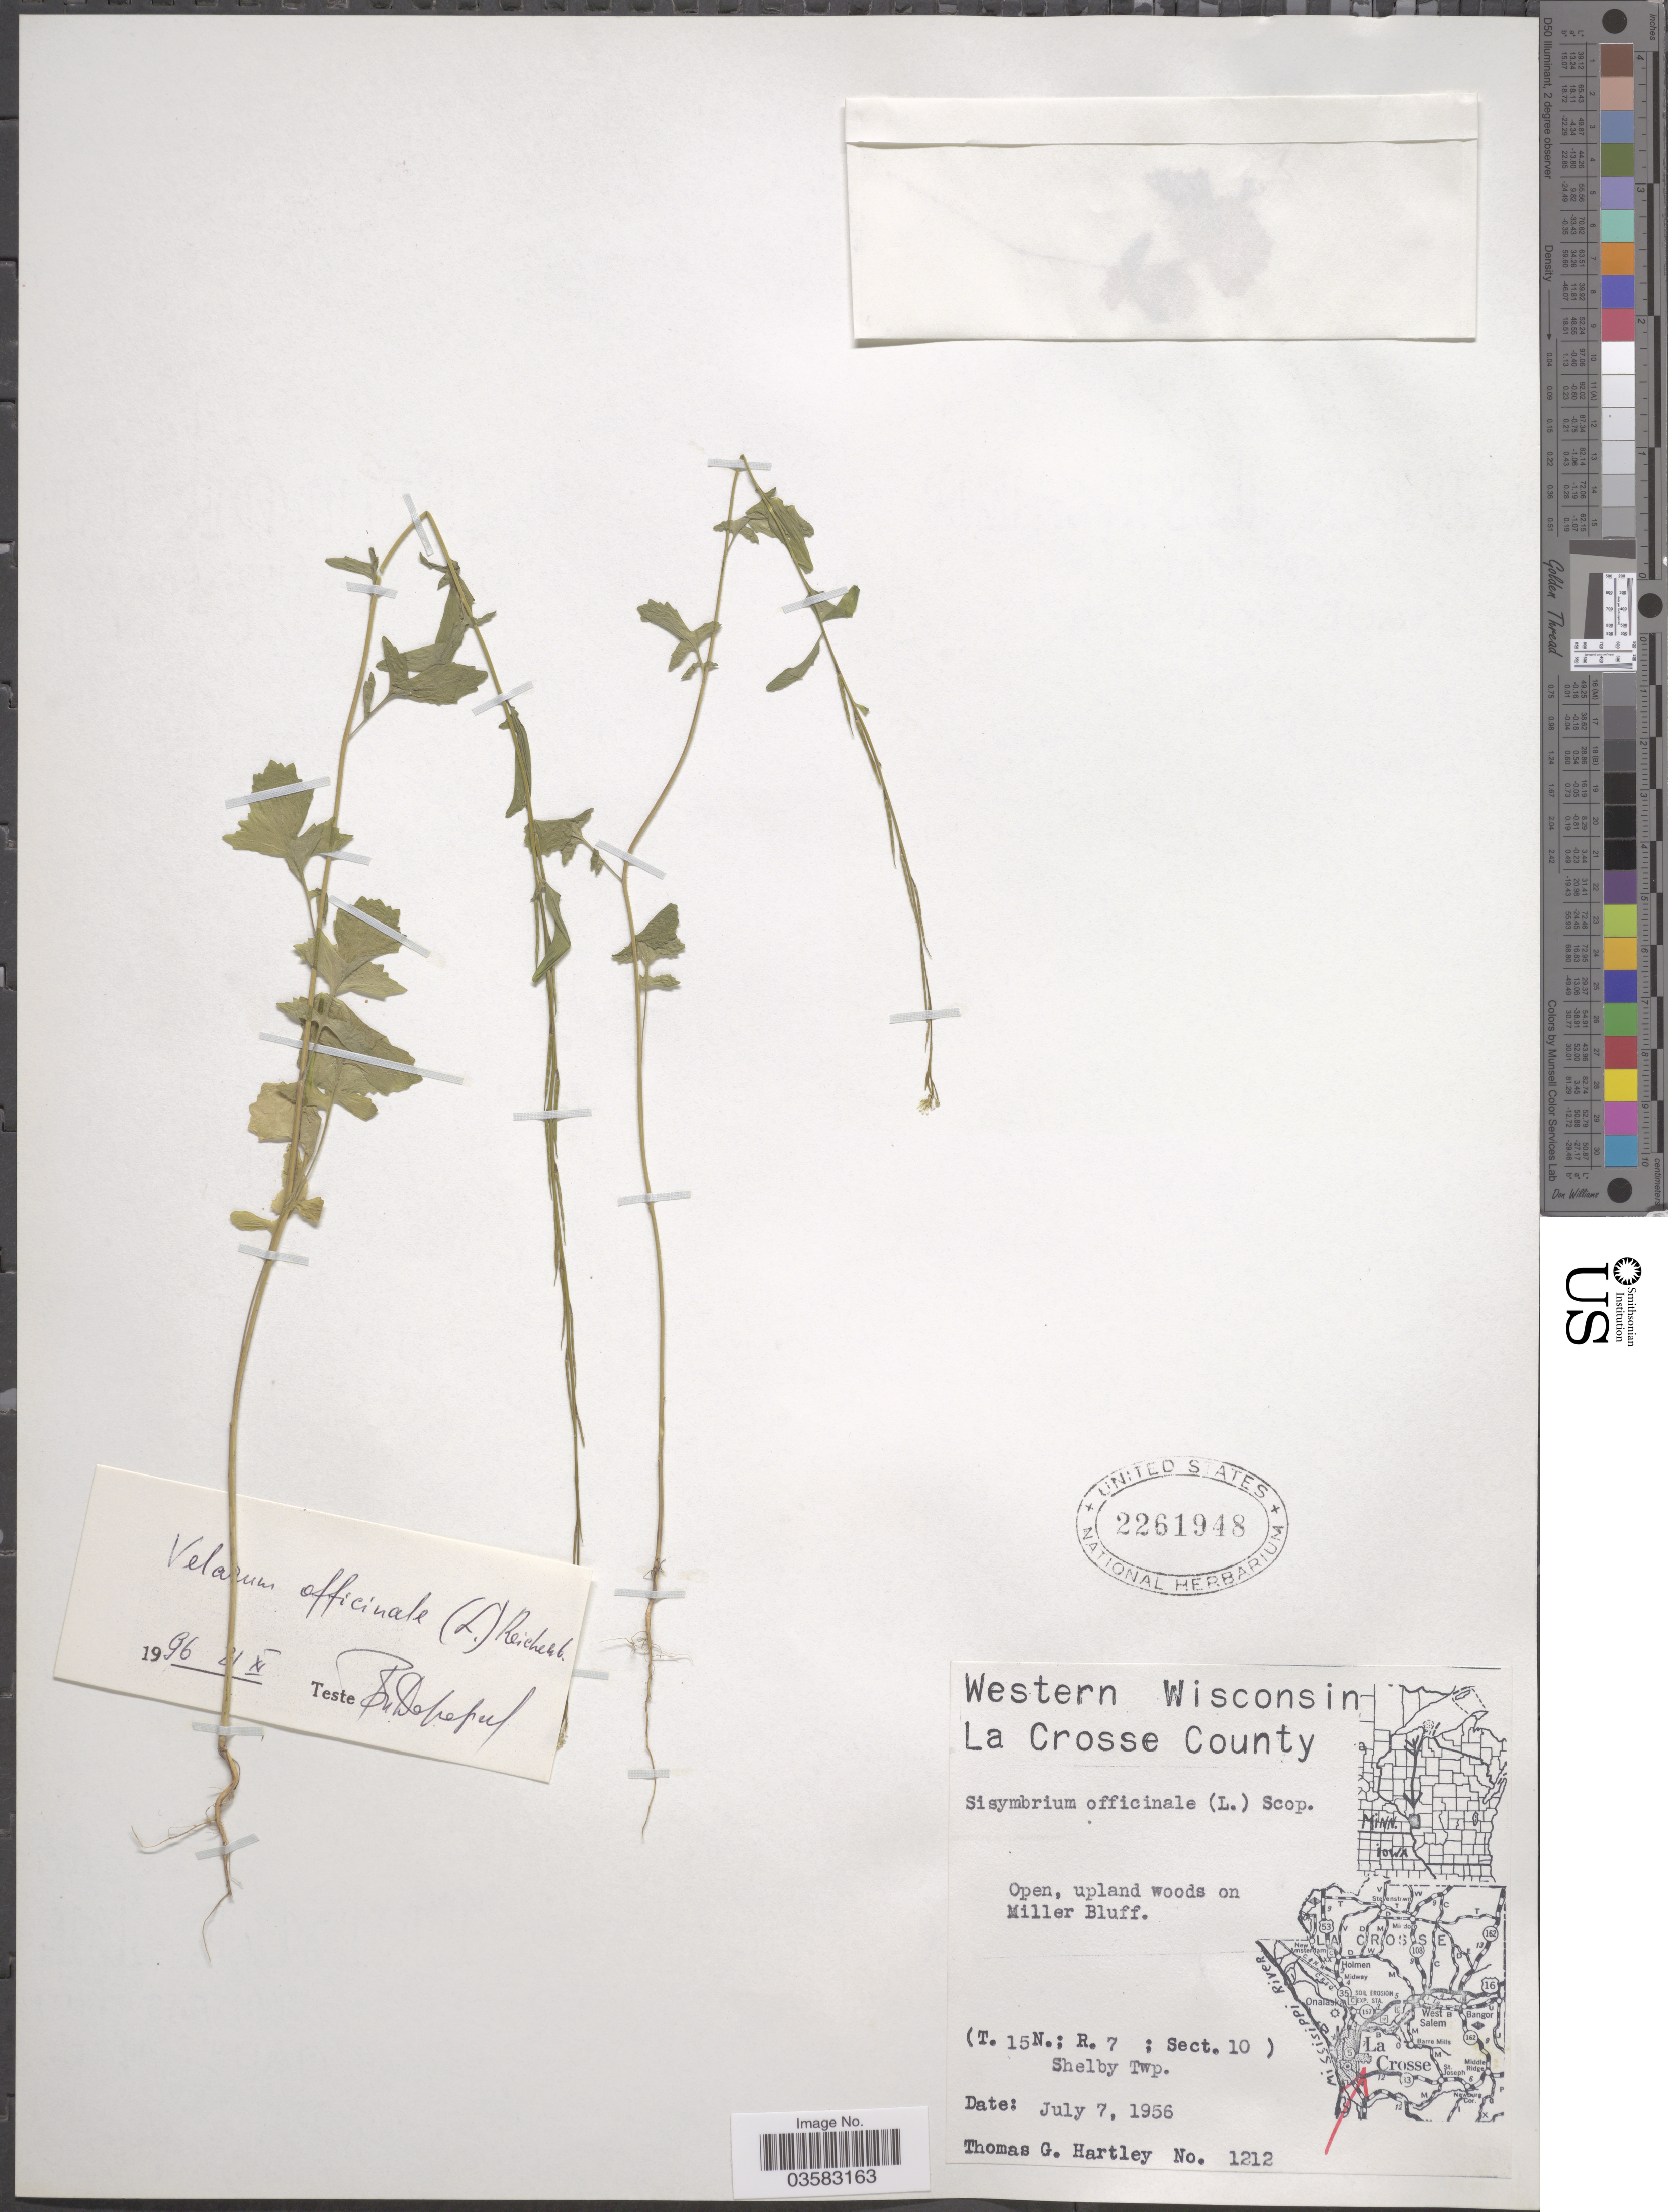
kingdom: Plantae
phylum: Tracheophyta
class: Magnoliopsida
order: Brassicales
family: Brassicaceae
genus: Sisymbrium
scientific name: Sisymbrium officinale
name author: (L.) Scop.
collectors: T. G. Hartley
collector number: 1212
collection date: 1956-07-07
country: United States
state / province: Wisconsin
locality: Western Wisconsin, La Crosse County. Open, upland woods on Miller Bluff. (T. 15N.; R. 7; Sect. 10) Shelby Twp.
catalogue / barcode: US 2261948